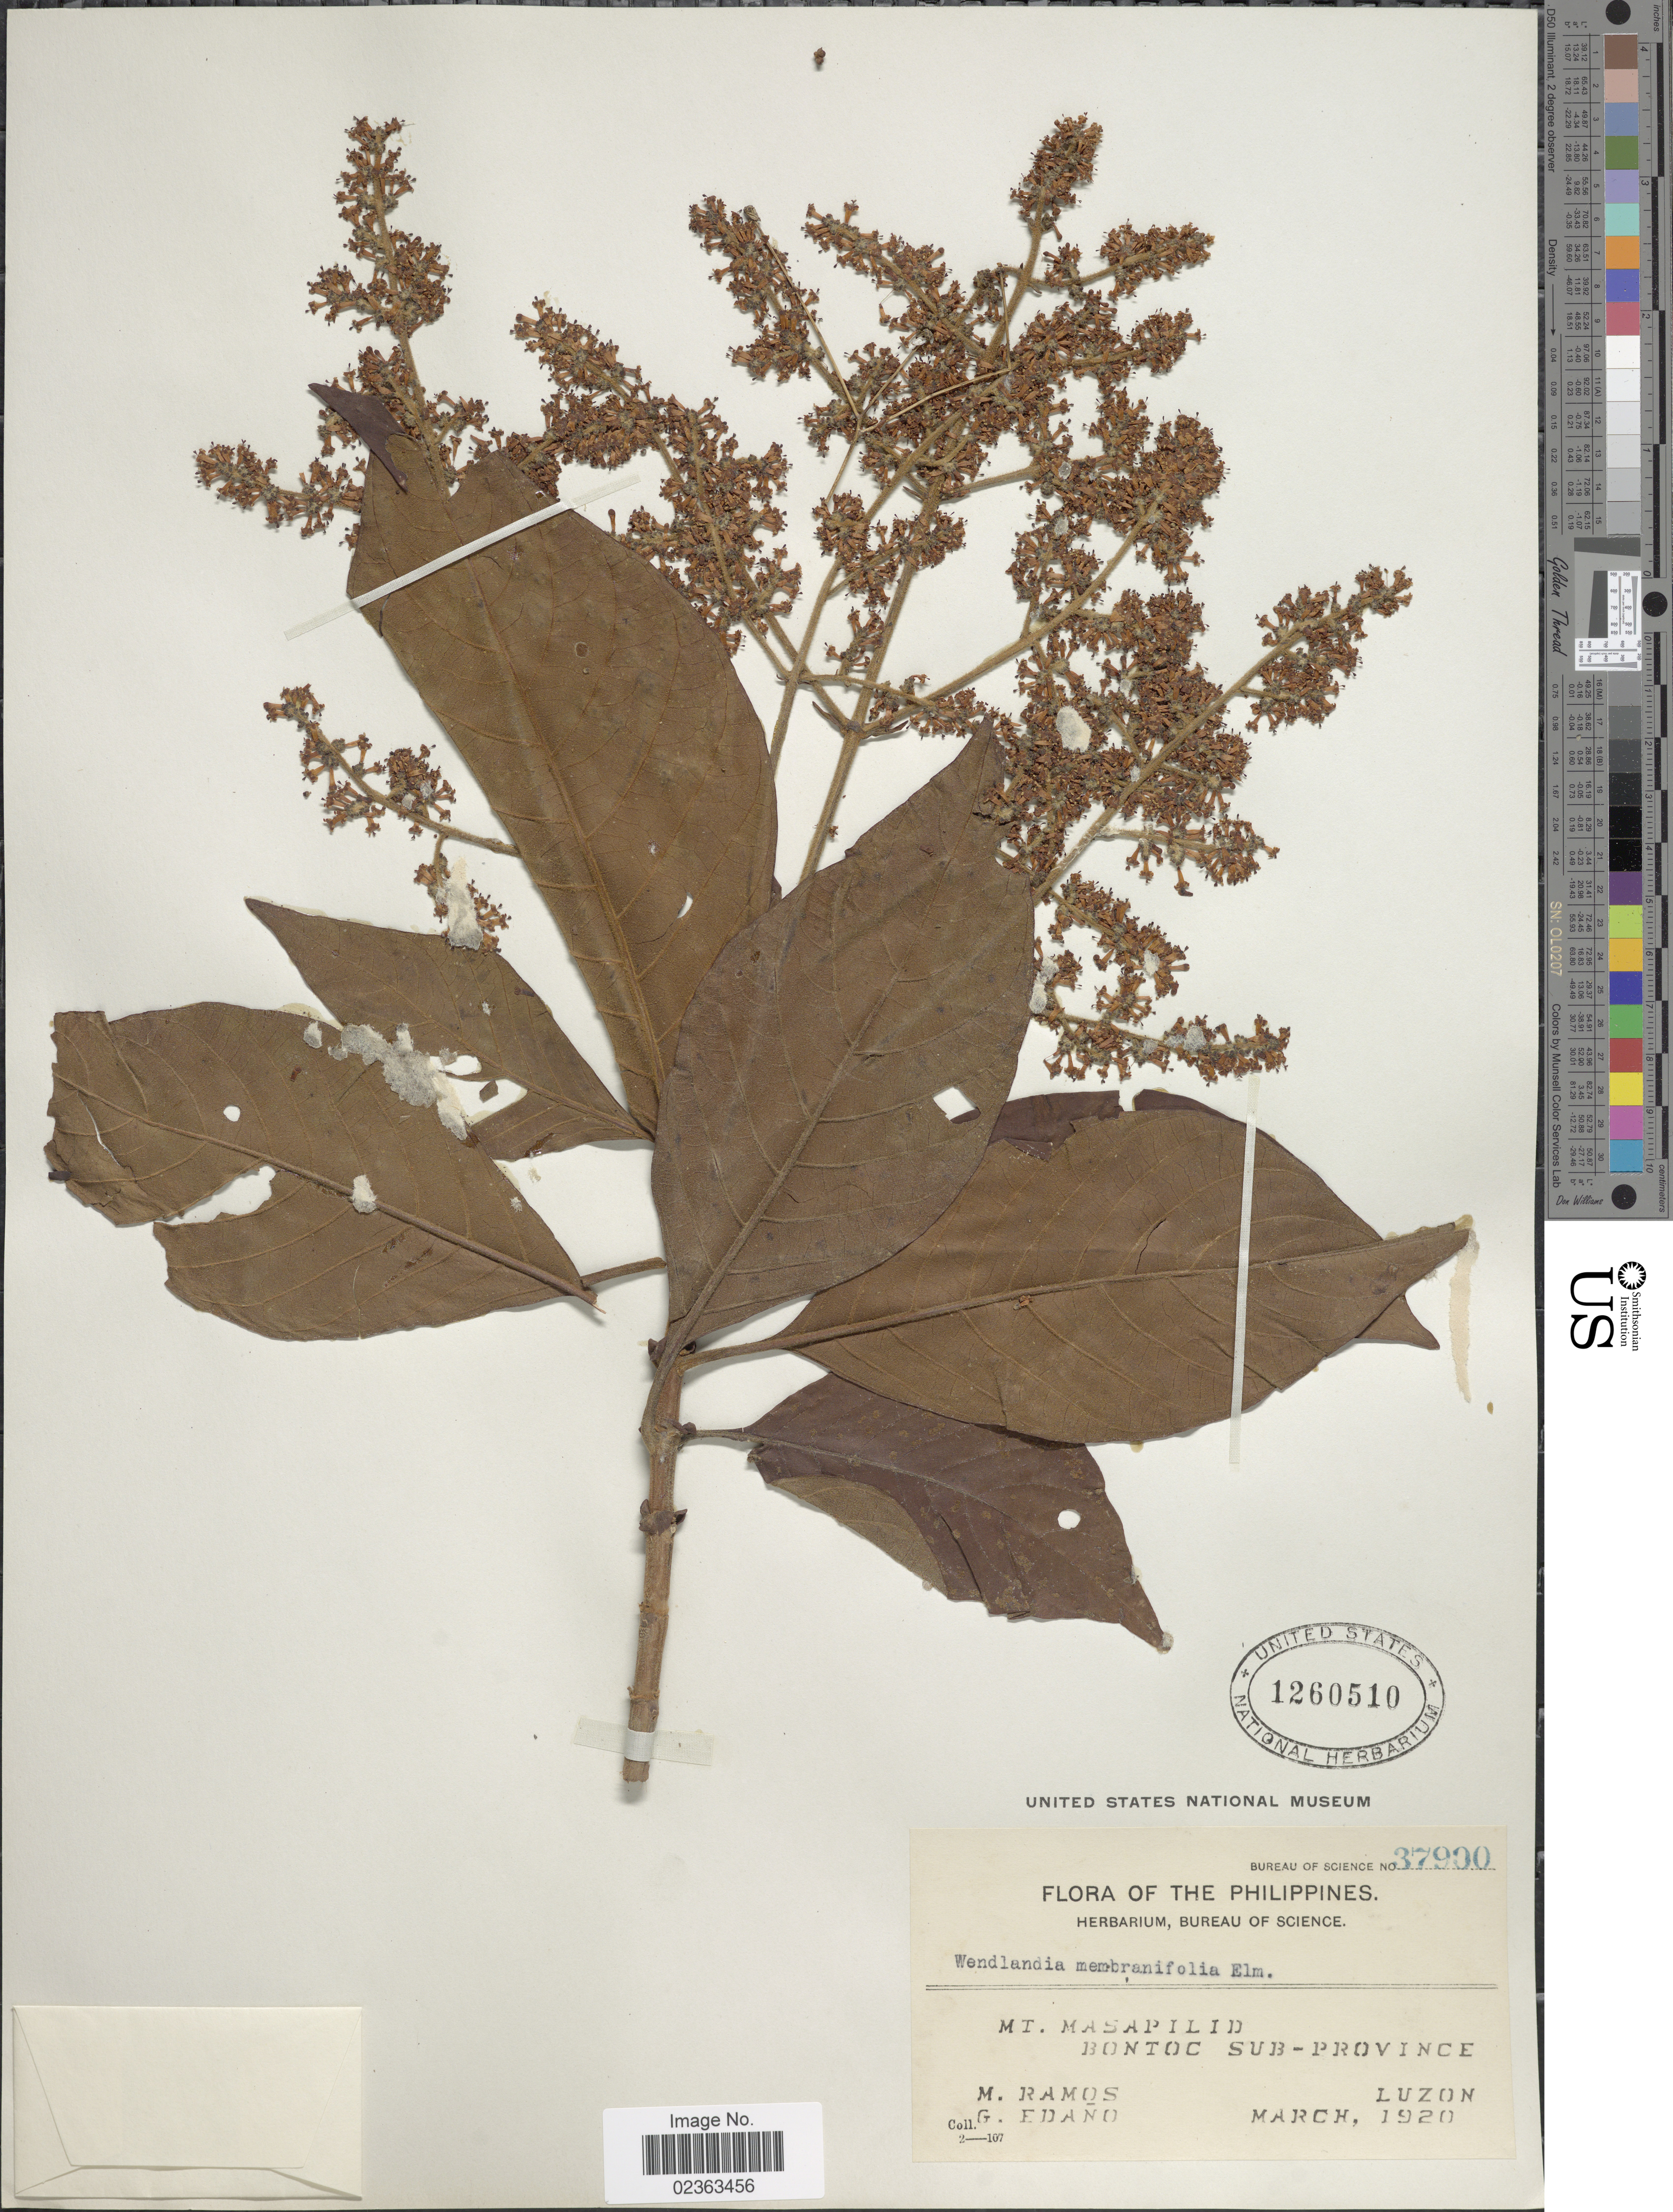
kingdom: Plantae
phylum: Tracheophyta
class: Magnoliopsida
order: Gentianales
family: Rubiaceae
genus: Wendlandia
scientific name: Wendlandia membranifolia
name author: Elmer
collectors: M. Ramos & G. Edaño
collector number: Bureau of Science37900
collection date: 1920-03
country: Philippines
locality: Mt. Masapilid, Bontoc Sub-Province Luzon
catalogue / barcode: US 1260510